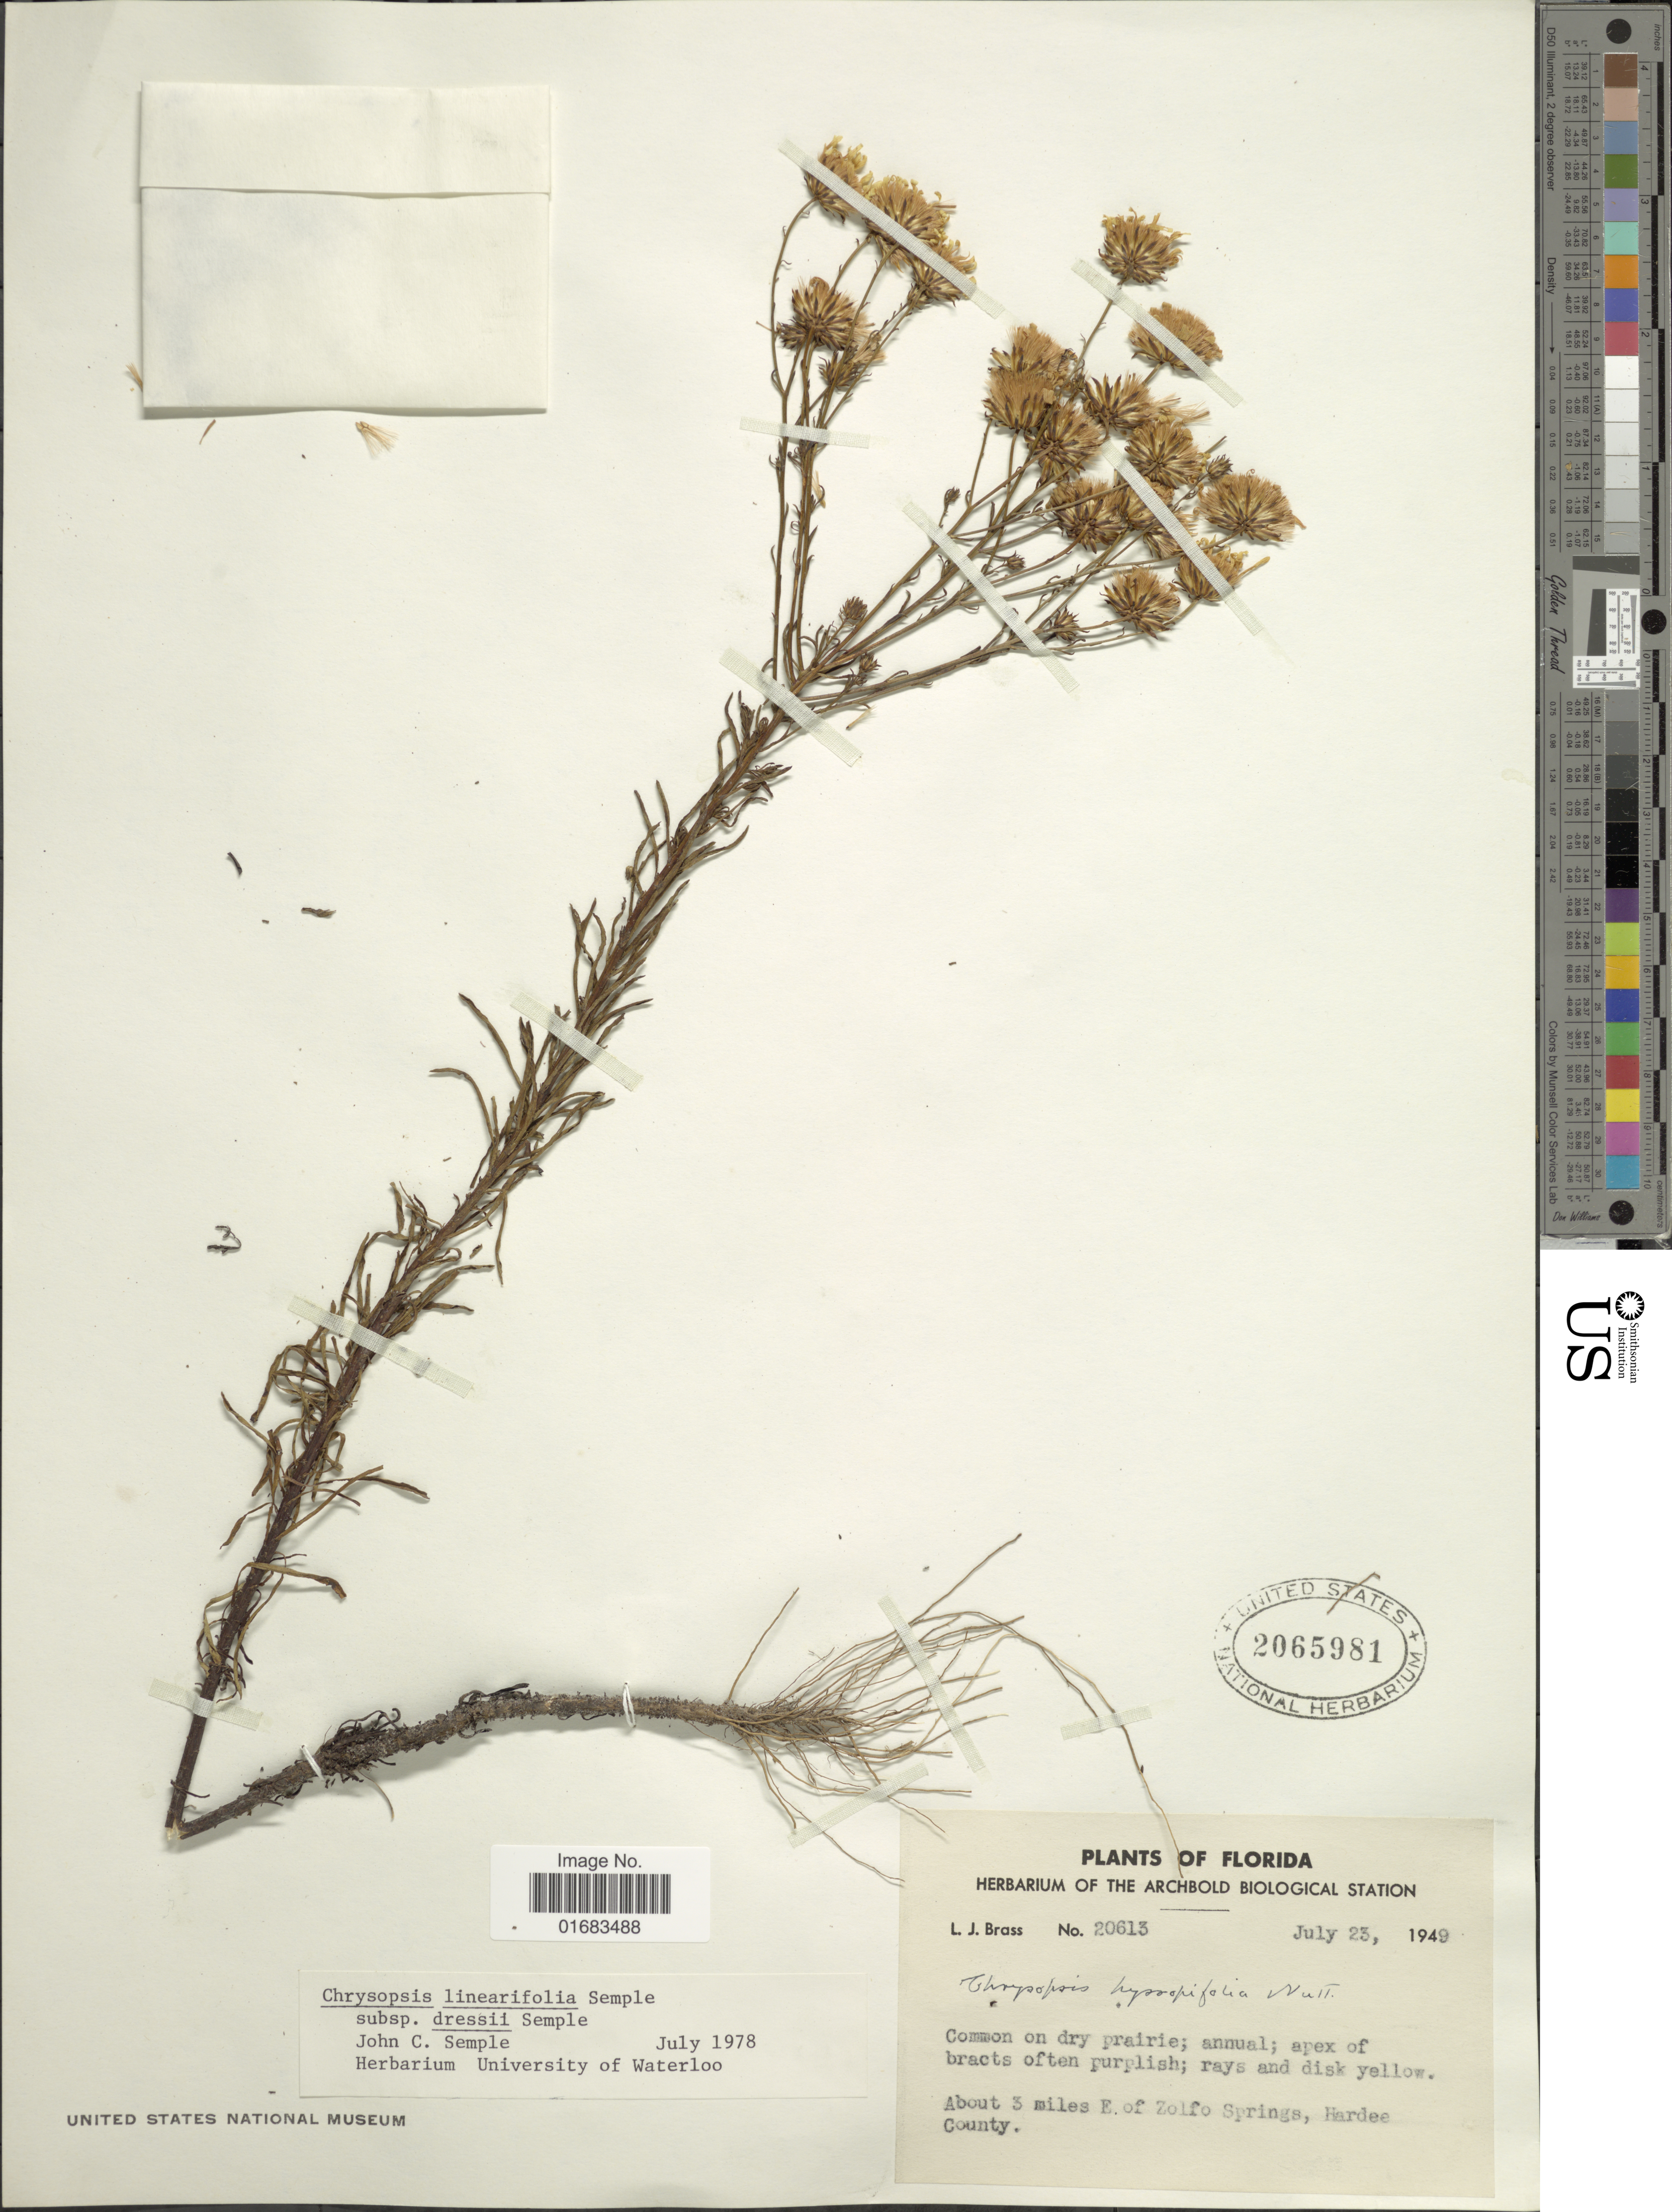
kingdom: Plantae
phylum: Tracheophyta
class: Magnoliopsida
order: Asterales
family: Asteraceae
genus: Chrysopsis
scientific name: Chrysopsis linearifolia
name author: Semple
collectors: L. J. Brass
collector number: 20613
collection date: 1949-07-23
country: United States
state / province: Florida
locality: About 3 miles E. of Zolfo Springs, Hardee County.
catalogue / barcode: US 2065981